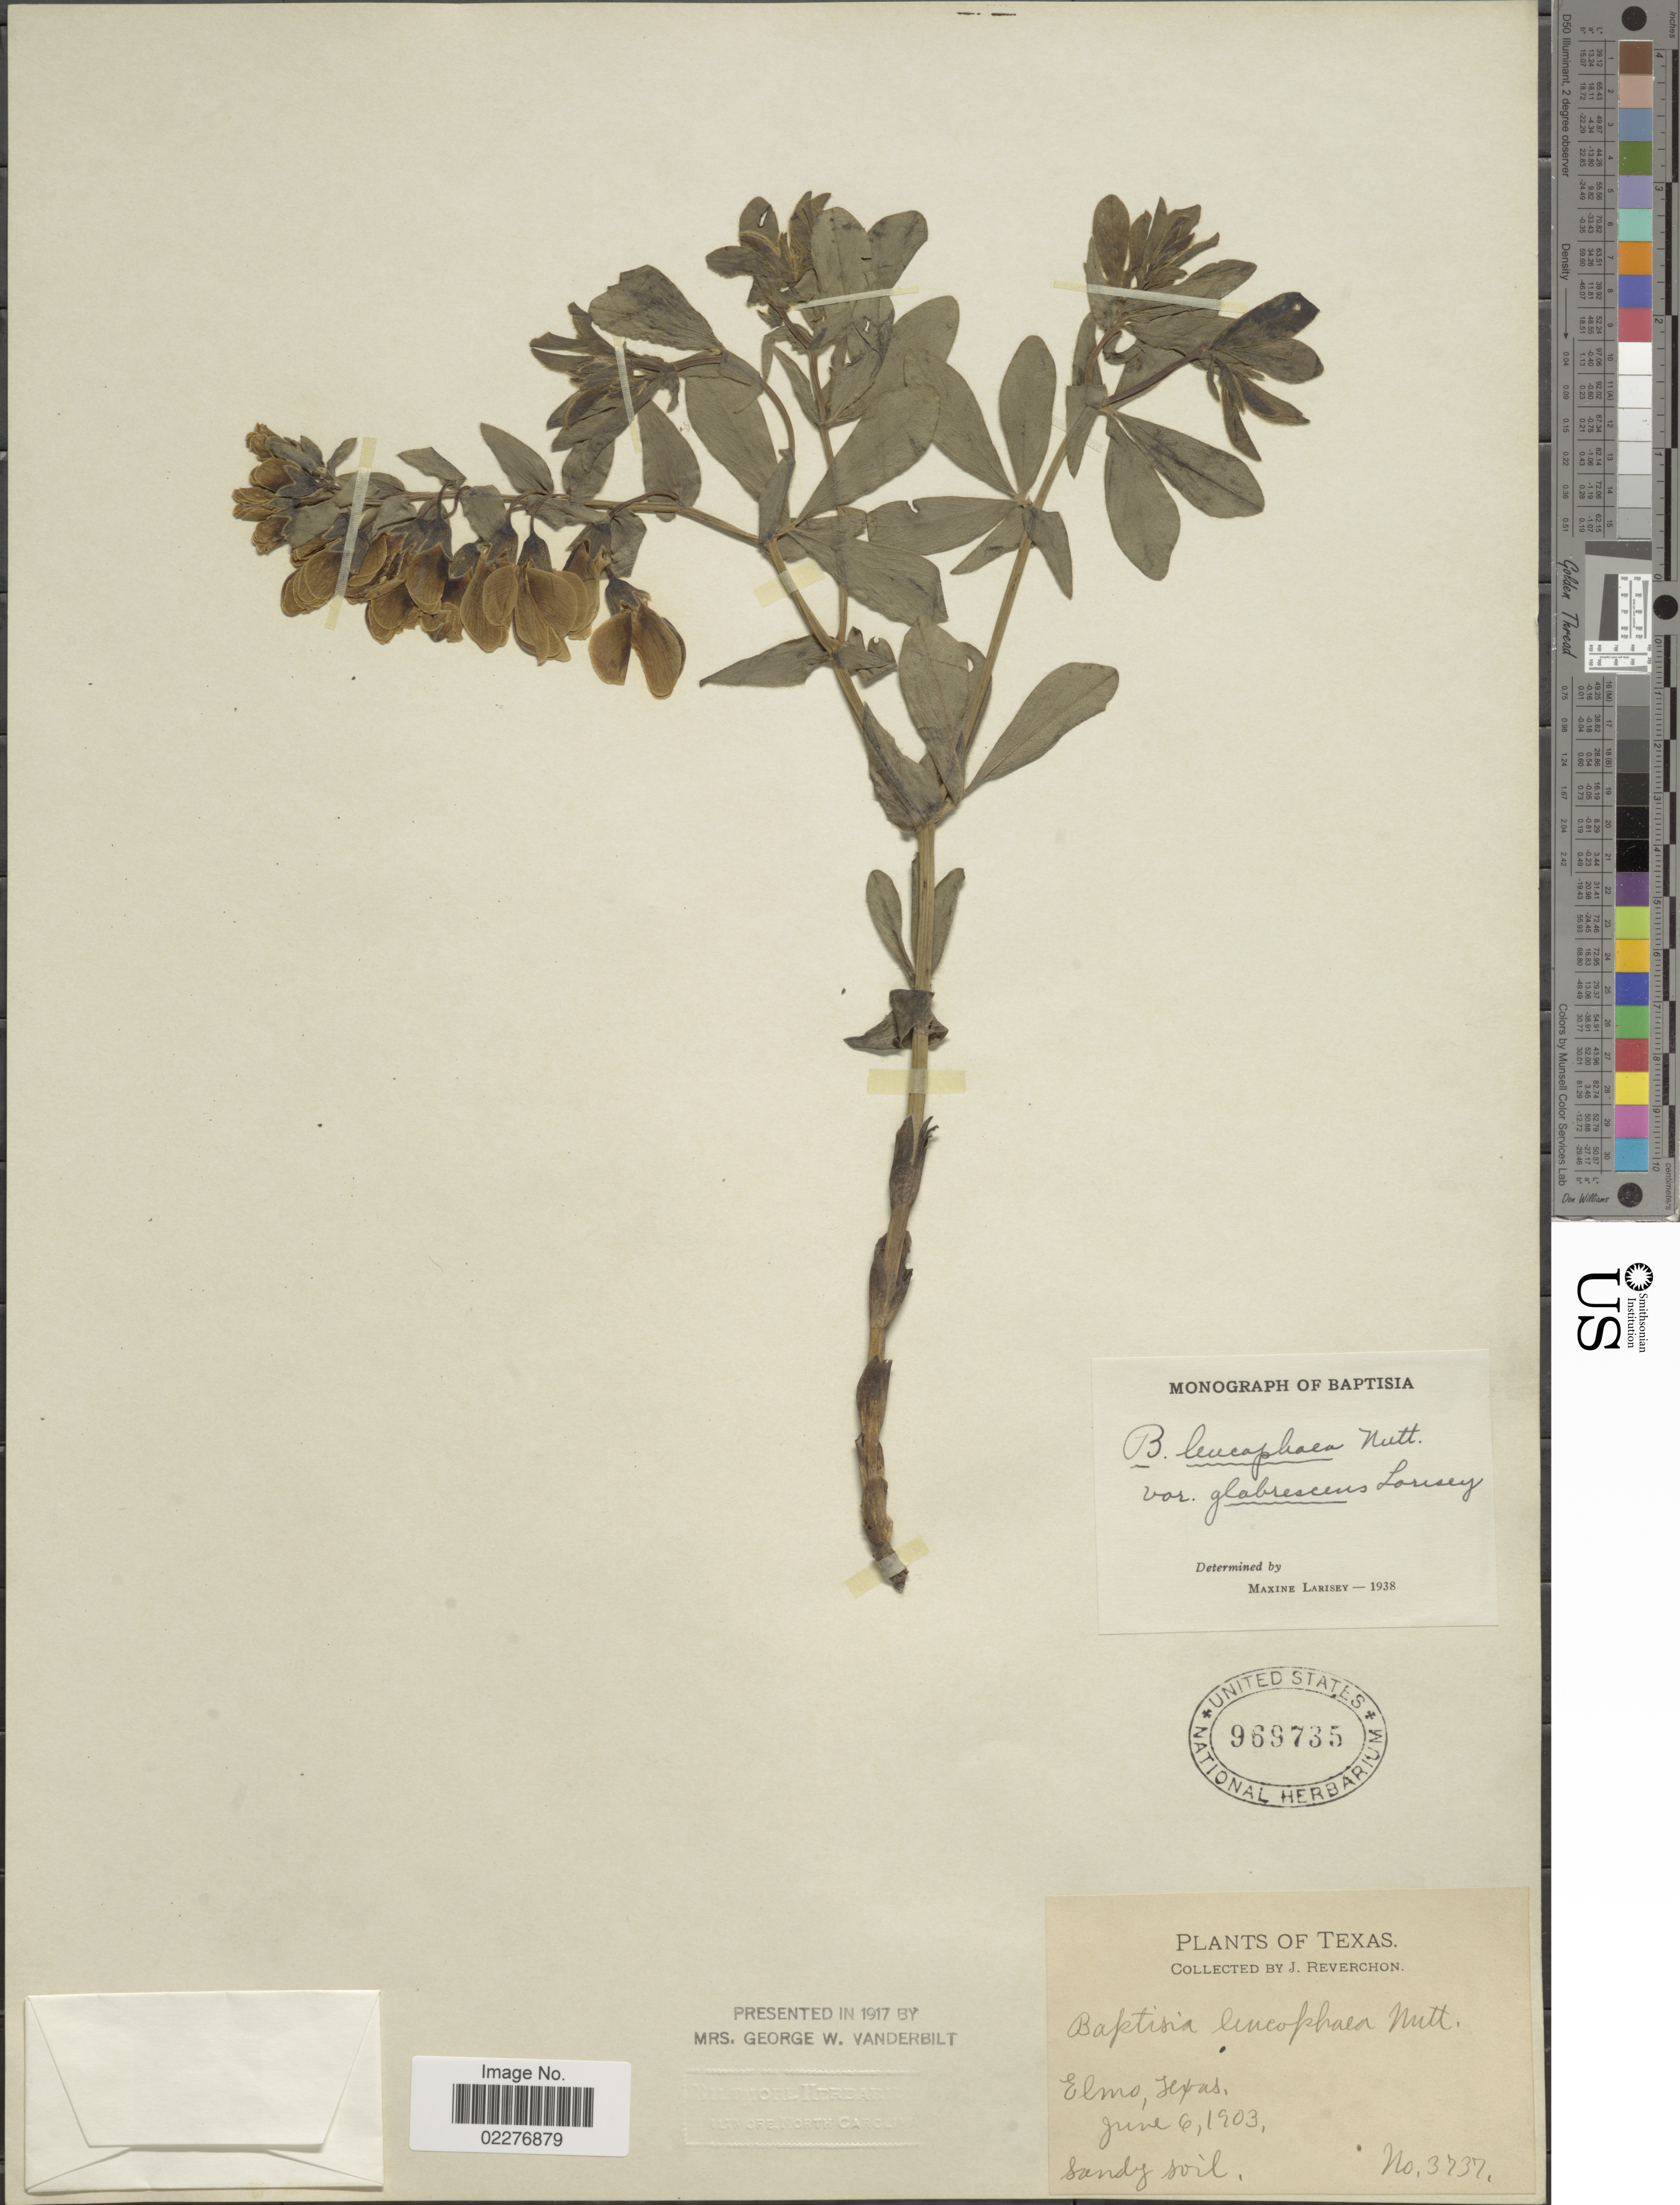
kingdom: Plantae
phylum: Tracheophyta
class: Magnoliopsida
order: Fabales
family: Fabaceae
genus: Baptisia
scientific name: Baptisia leucophaea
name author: Nutt.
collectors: J. Reverchon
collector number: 3737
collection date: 1903-06-06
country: United States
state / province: Texas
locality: Elmo, sandy soil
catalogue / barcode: US 969735